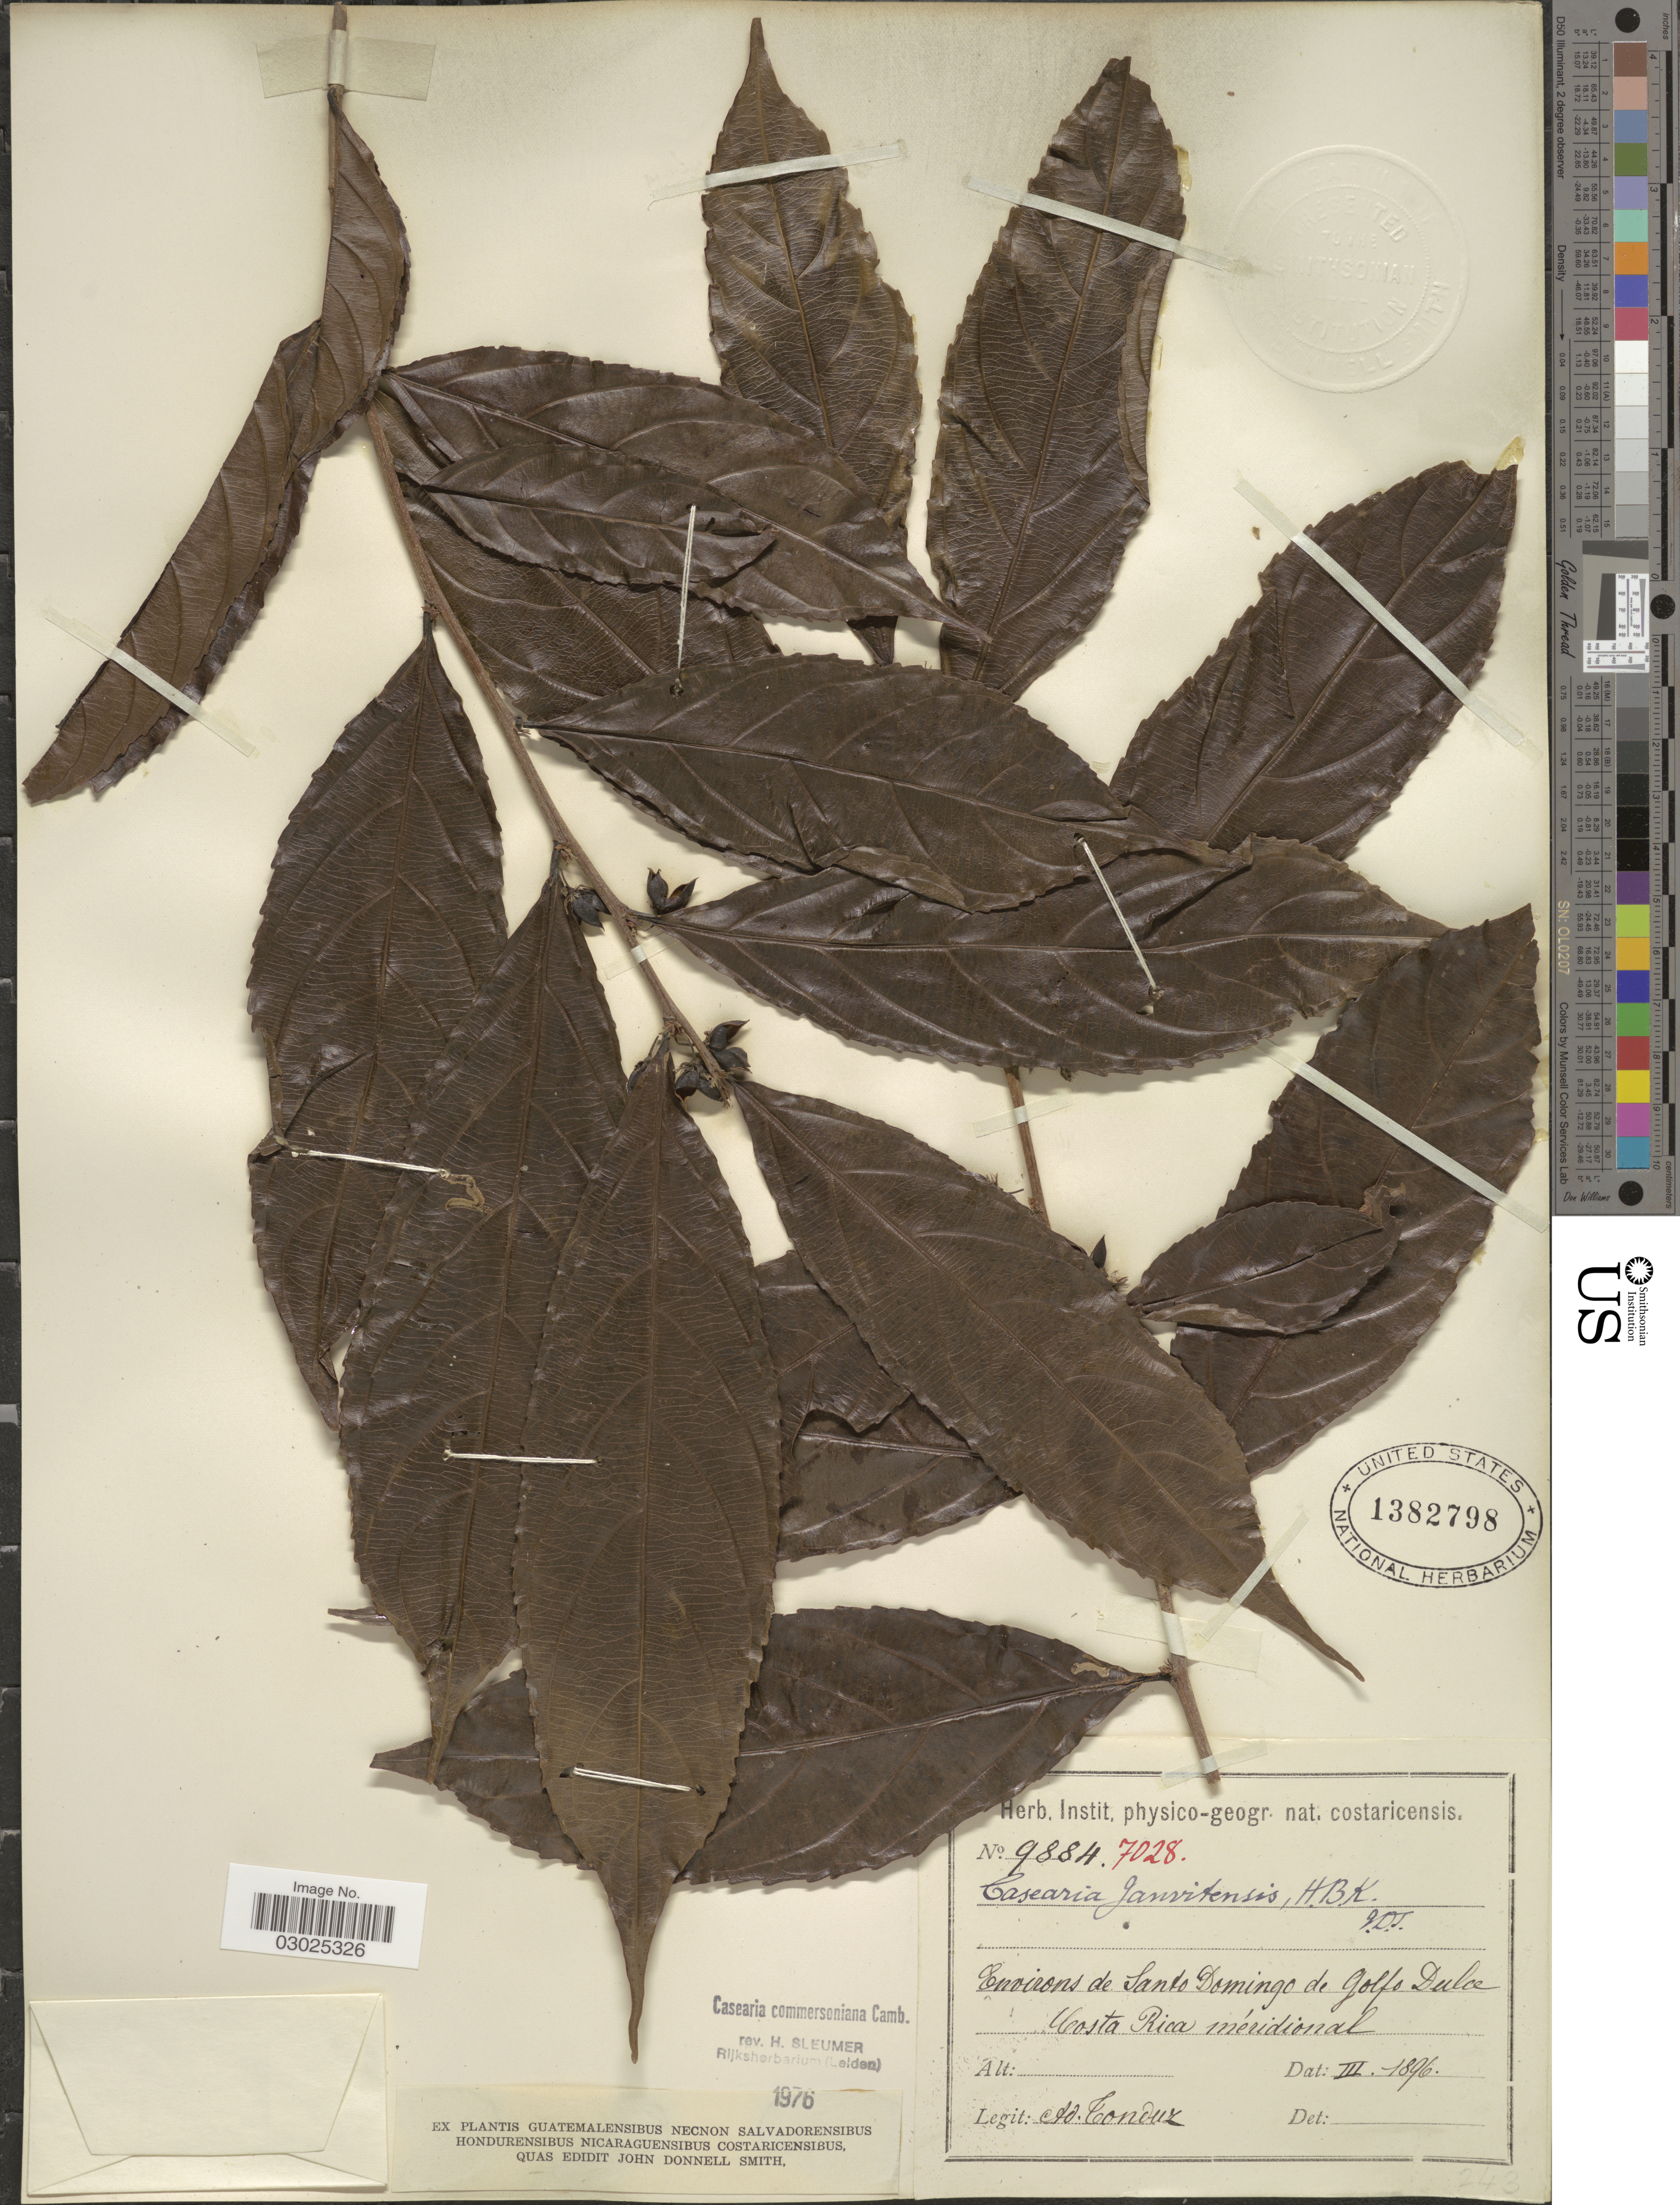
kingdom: Plantae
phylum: Tracheophyta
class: Magnoliopsida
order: Malpighiales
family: Salicaceae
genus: Piparea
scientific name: Piparea dentata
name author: Aubl.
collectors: A. Tonduz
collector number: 9884.7028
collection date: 1896-03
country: Costa Rica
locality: Environs de Santo Domingo de Golfo Dulce. Costa Rica méridional.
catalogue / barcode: US 1382798